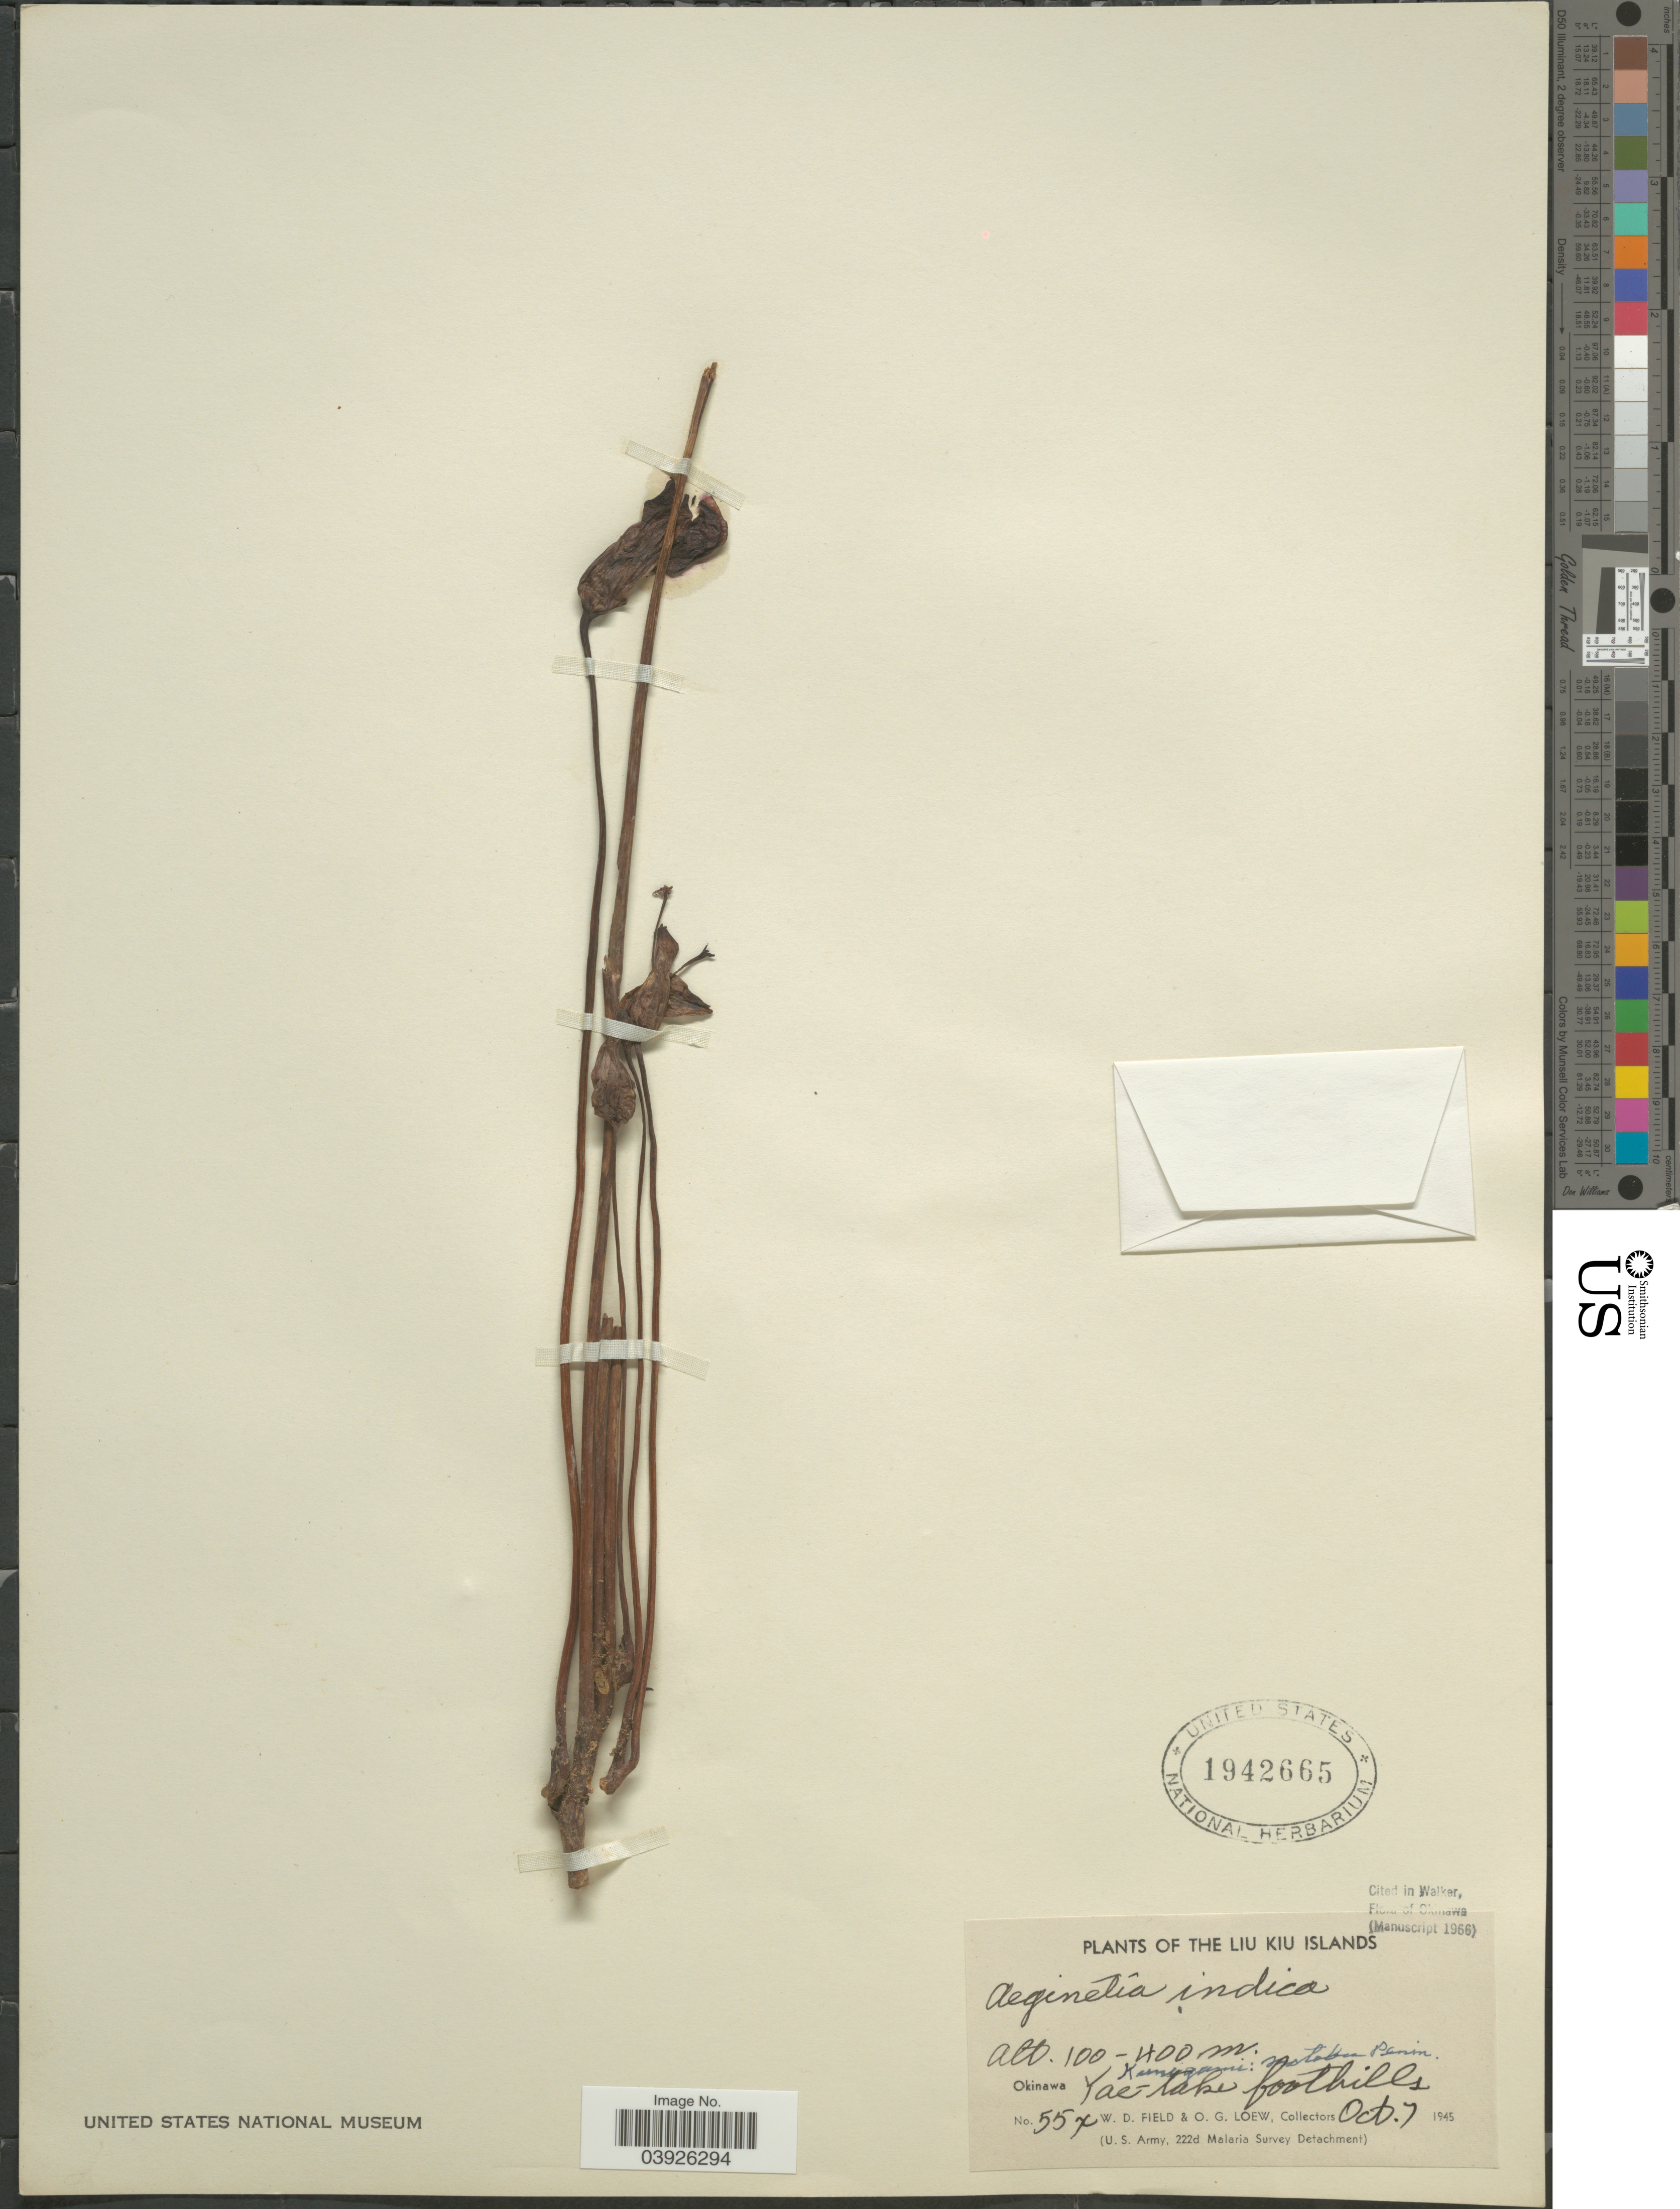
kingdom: Plantae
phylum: Tracheophyta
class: Magnoliopsida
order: Lamiales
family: Orobanchaceae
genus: Aeginetia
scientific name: Aeginetia indica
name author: L.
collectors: W. D. Field & O. G. Loew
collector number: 55x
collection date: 1945-10-07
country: Japan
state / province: Okinawa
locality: The Liu Kiu Islands. Kunigami: Motobu Penin. Yae-take foothills.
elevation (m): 100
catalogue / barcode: US 1942665